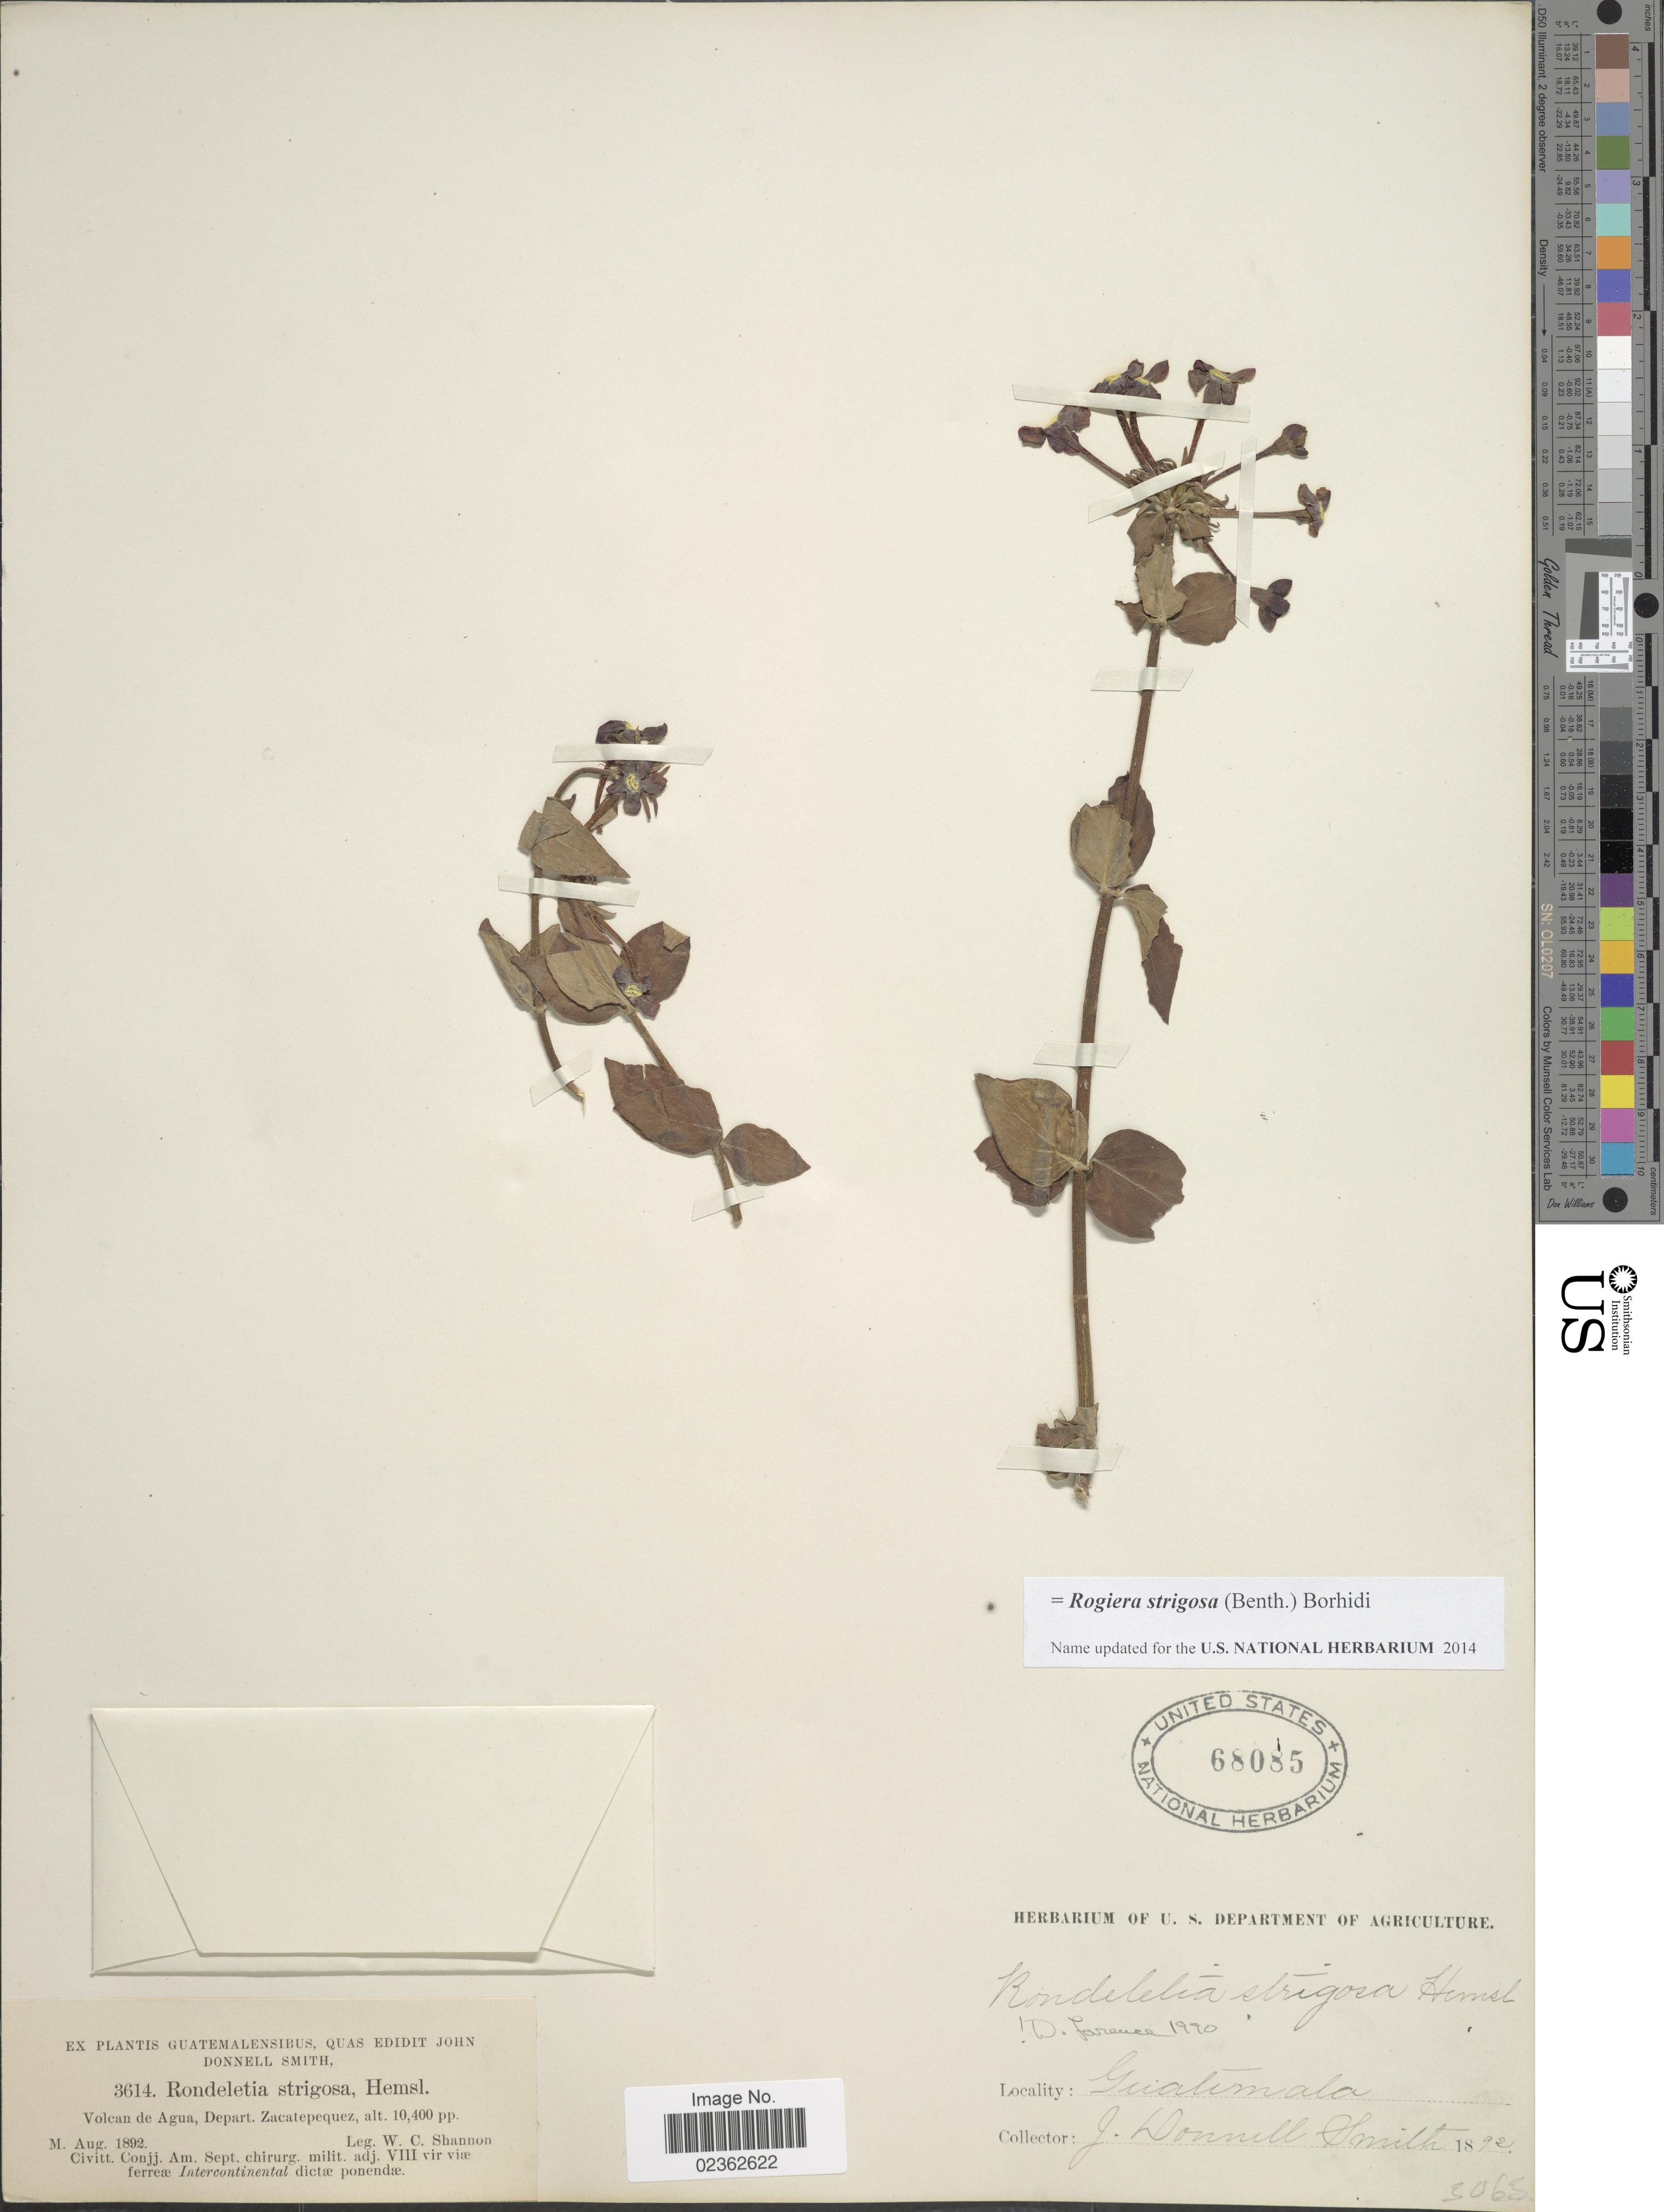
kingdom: Plantae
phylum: Tracheophyta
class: Magnoliopsida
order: Gentianales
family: Rubiaceae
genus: Rogiera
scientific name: Rogiera strigosa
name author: (Benth.) Borhidi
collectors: W. C. Shannon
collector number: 3614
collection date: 1892-08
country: Guatemala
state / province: Sacatepéquez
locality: Volcan de Agua, Depart. Zacatepequez.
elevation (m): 3170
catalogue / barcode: US 68085